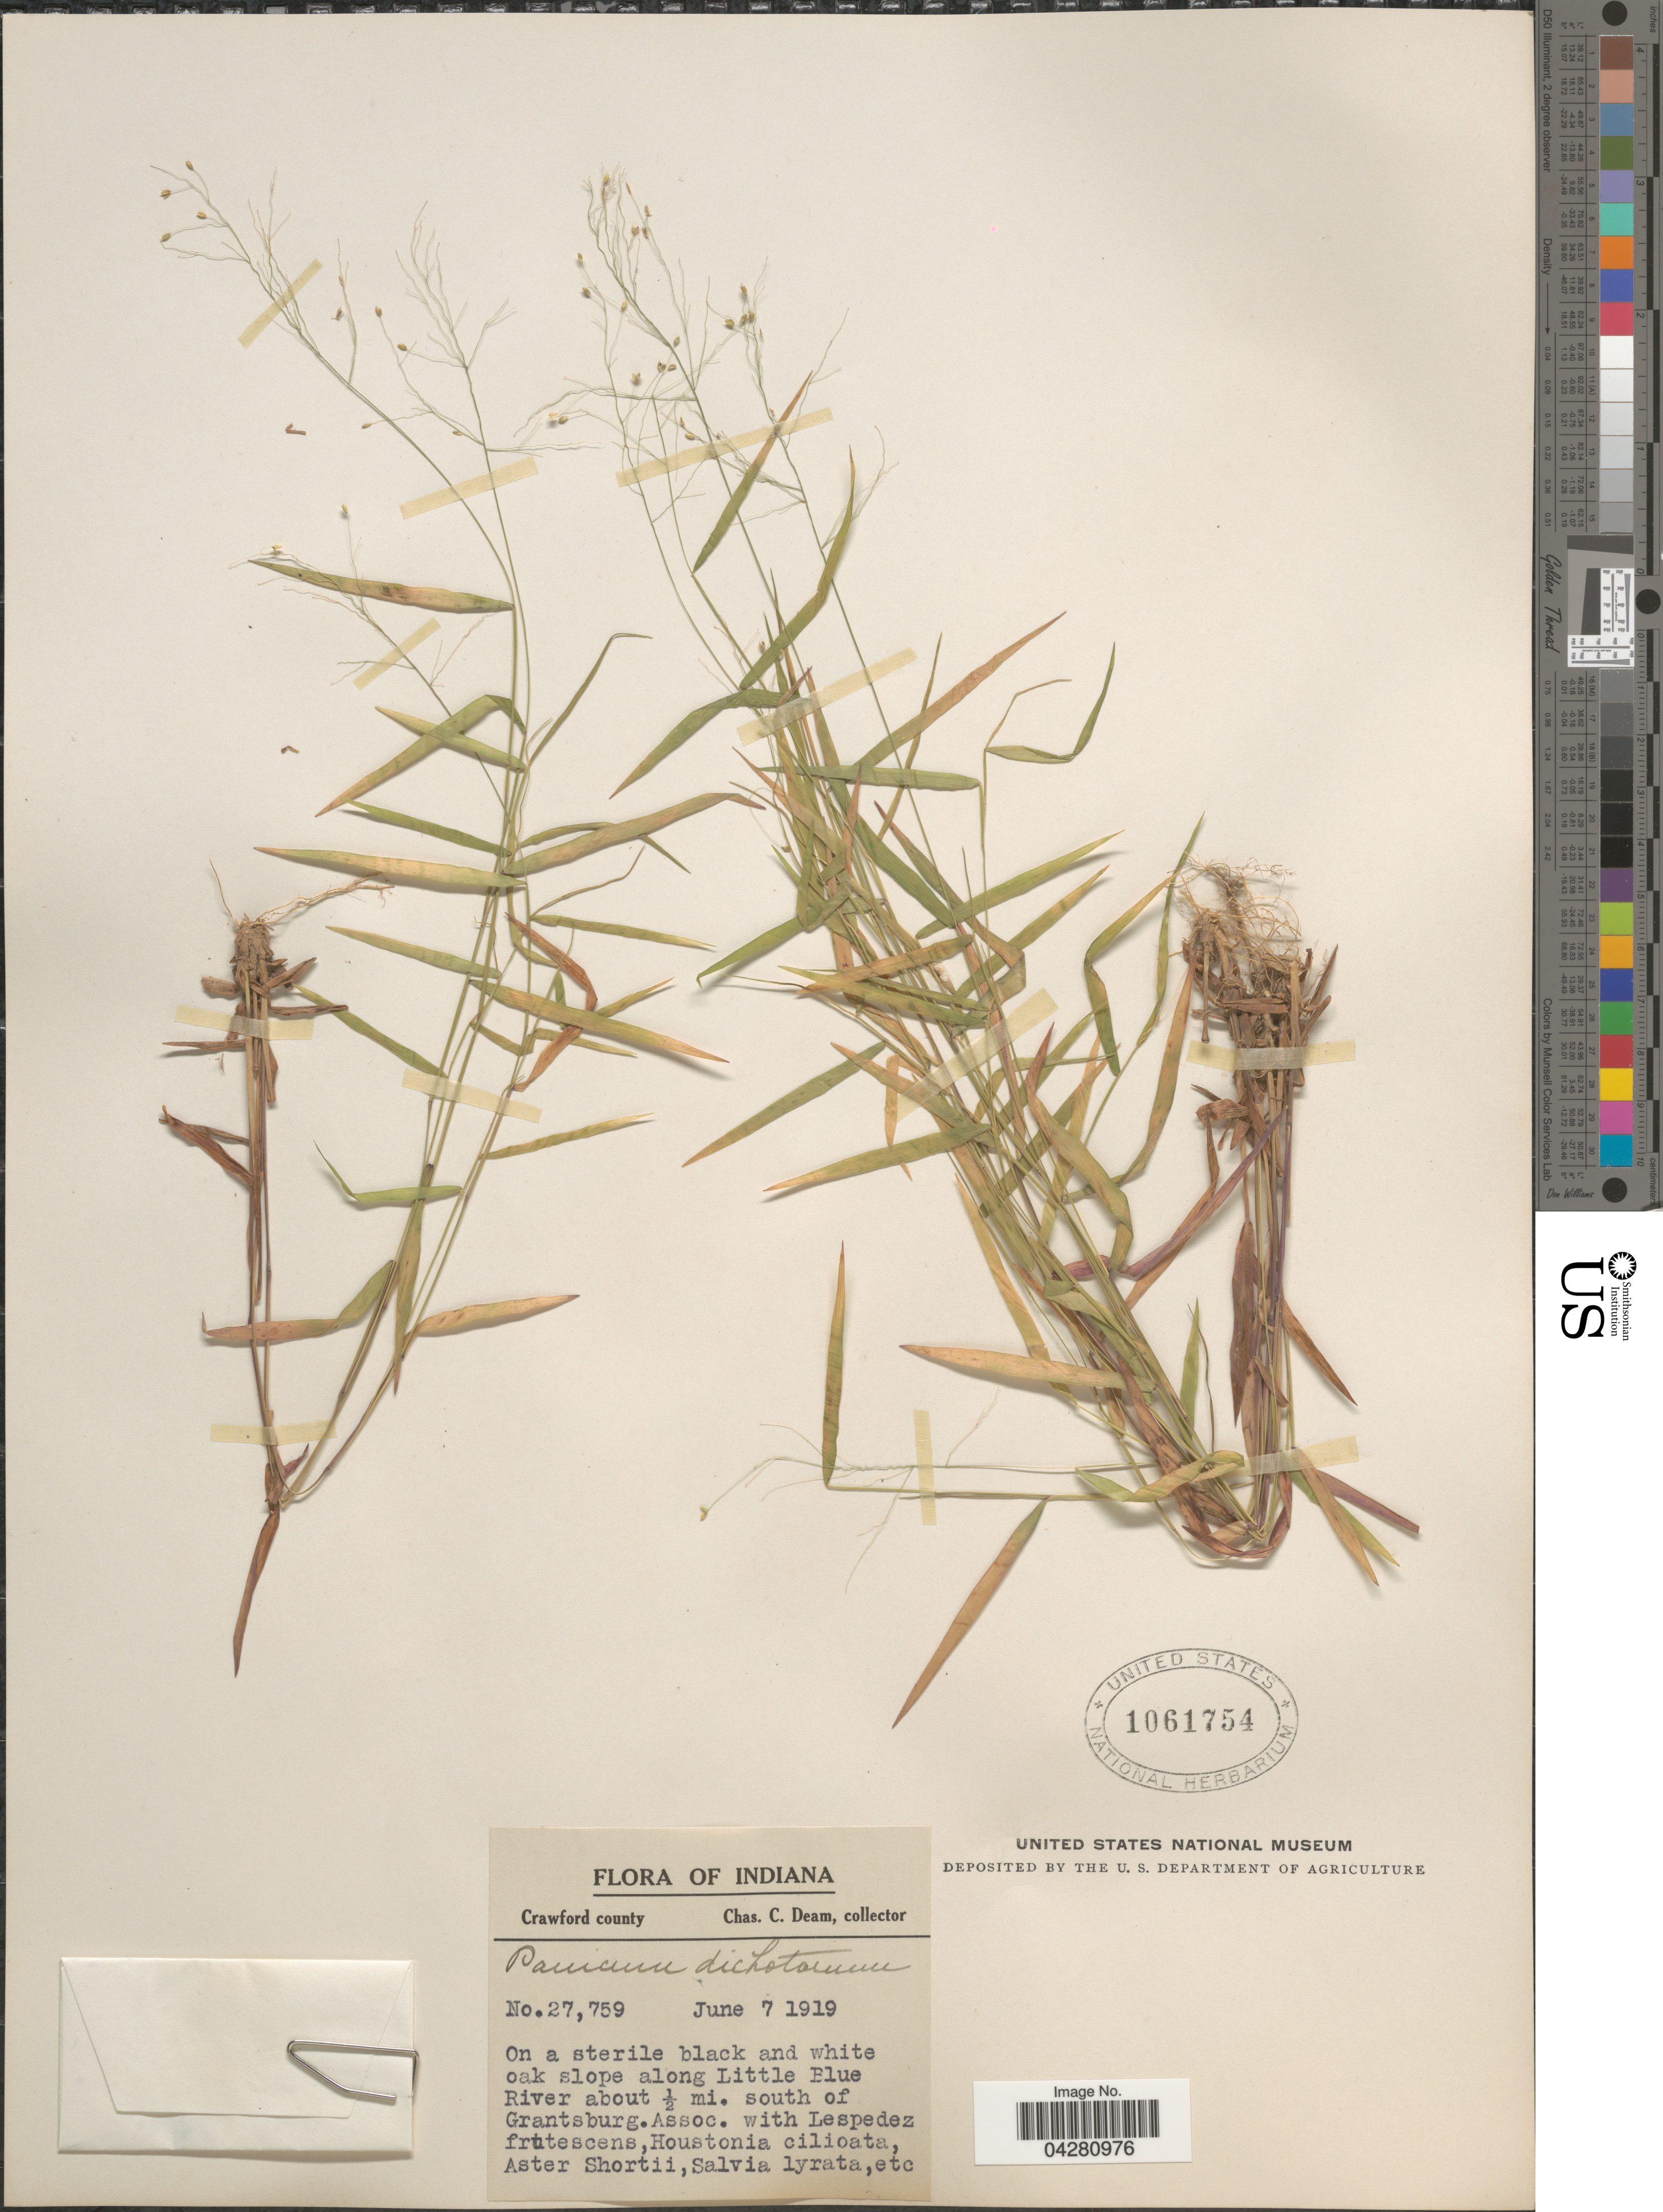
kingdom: Plantae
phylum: Tracheophyta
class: Liliopsida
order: Poales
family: Poaceae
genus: Dichanthelium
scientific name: Dichanthelium dichotomum var. dichotomum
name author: (L.) Gould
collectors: C. C. Deam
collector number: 27759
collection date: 1919-06-07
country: United States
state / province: Indiana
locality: Crawford county. On a sterile black and white oak slope along Little Blue river about ½ mi. south of Grantsburg.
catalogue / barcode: US 1061754